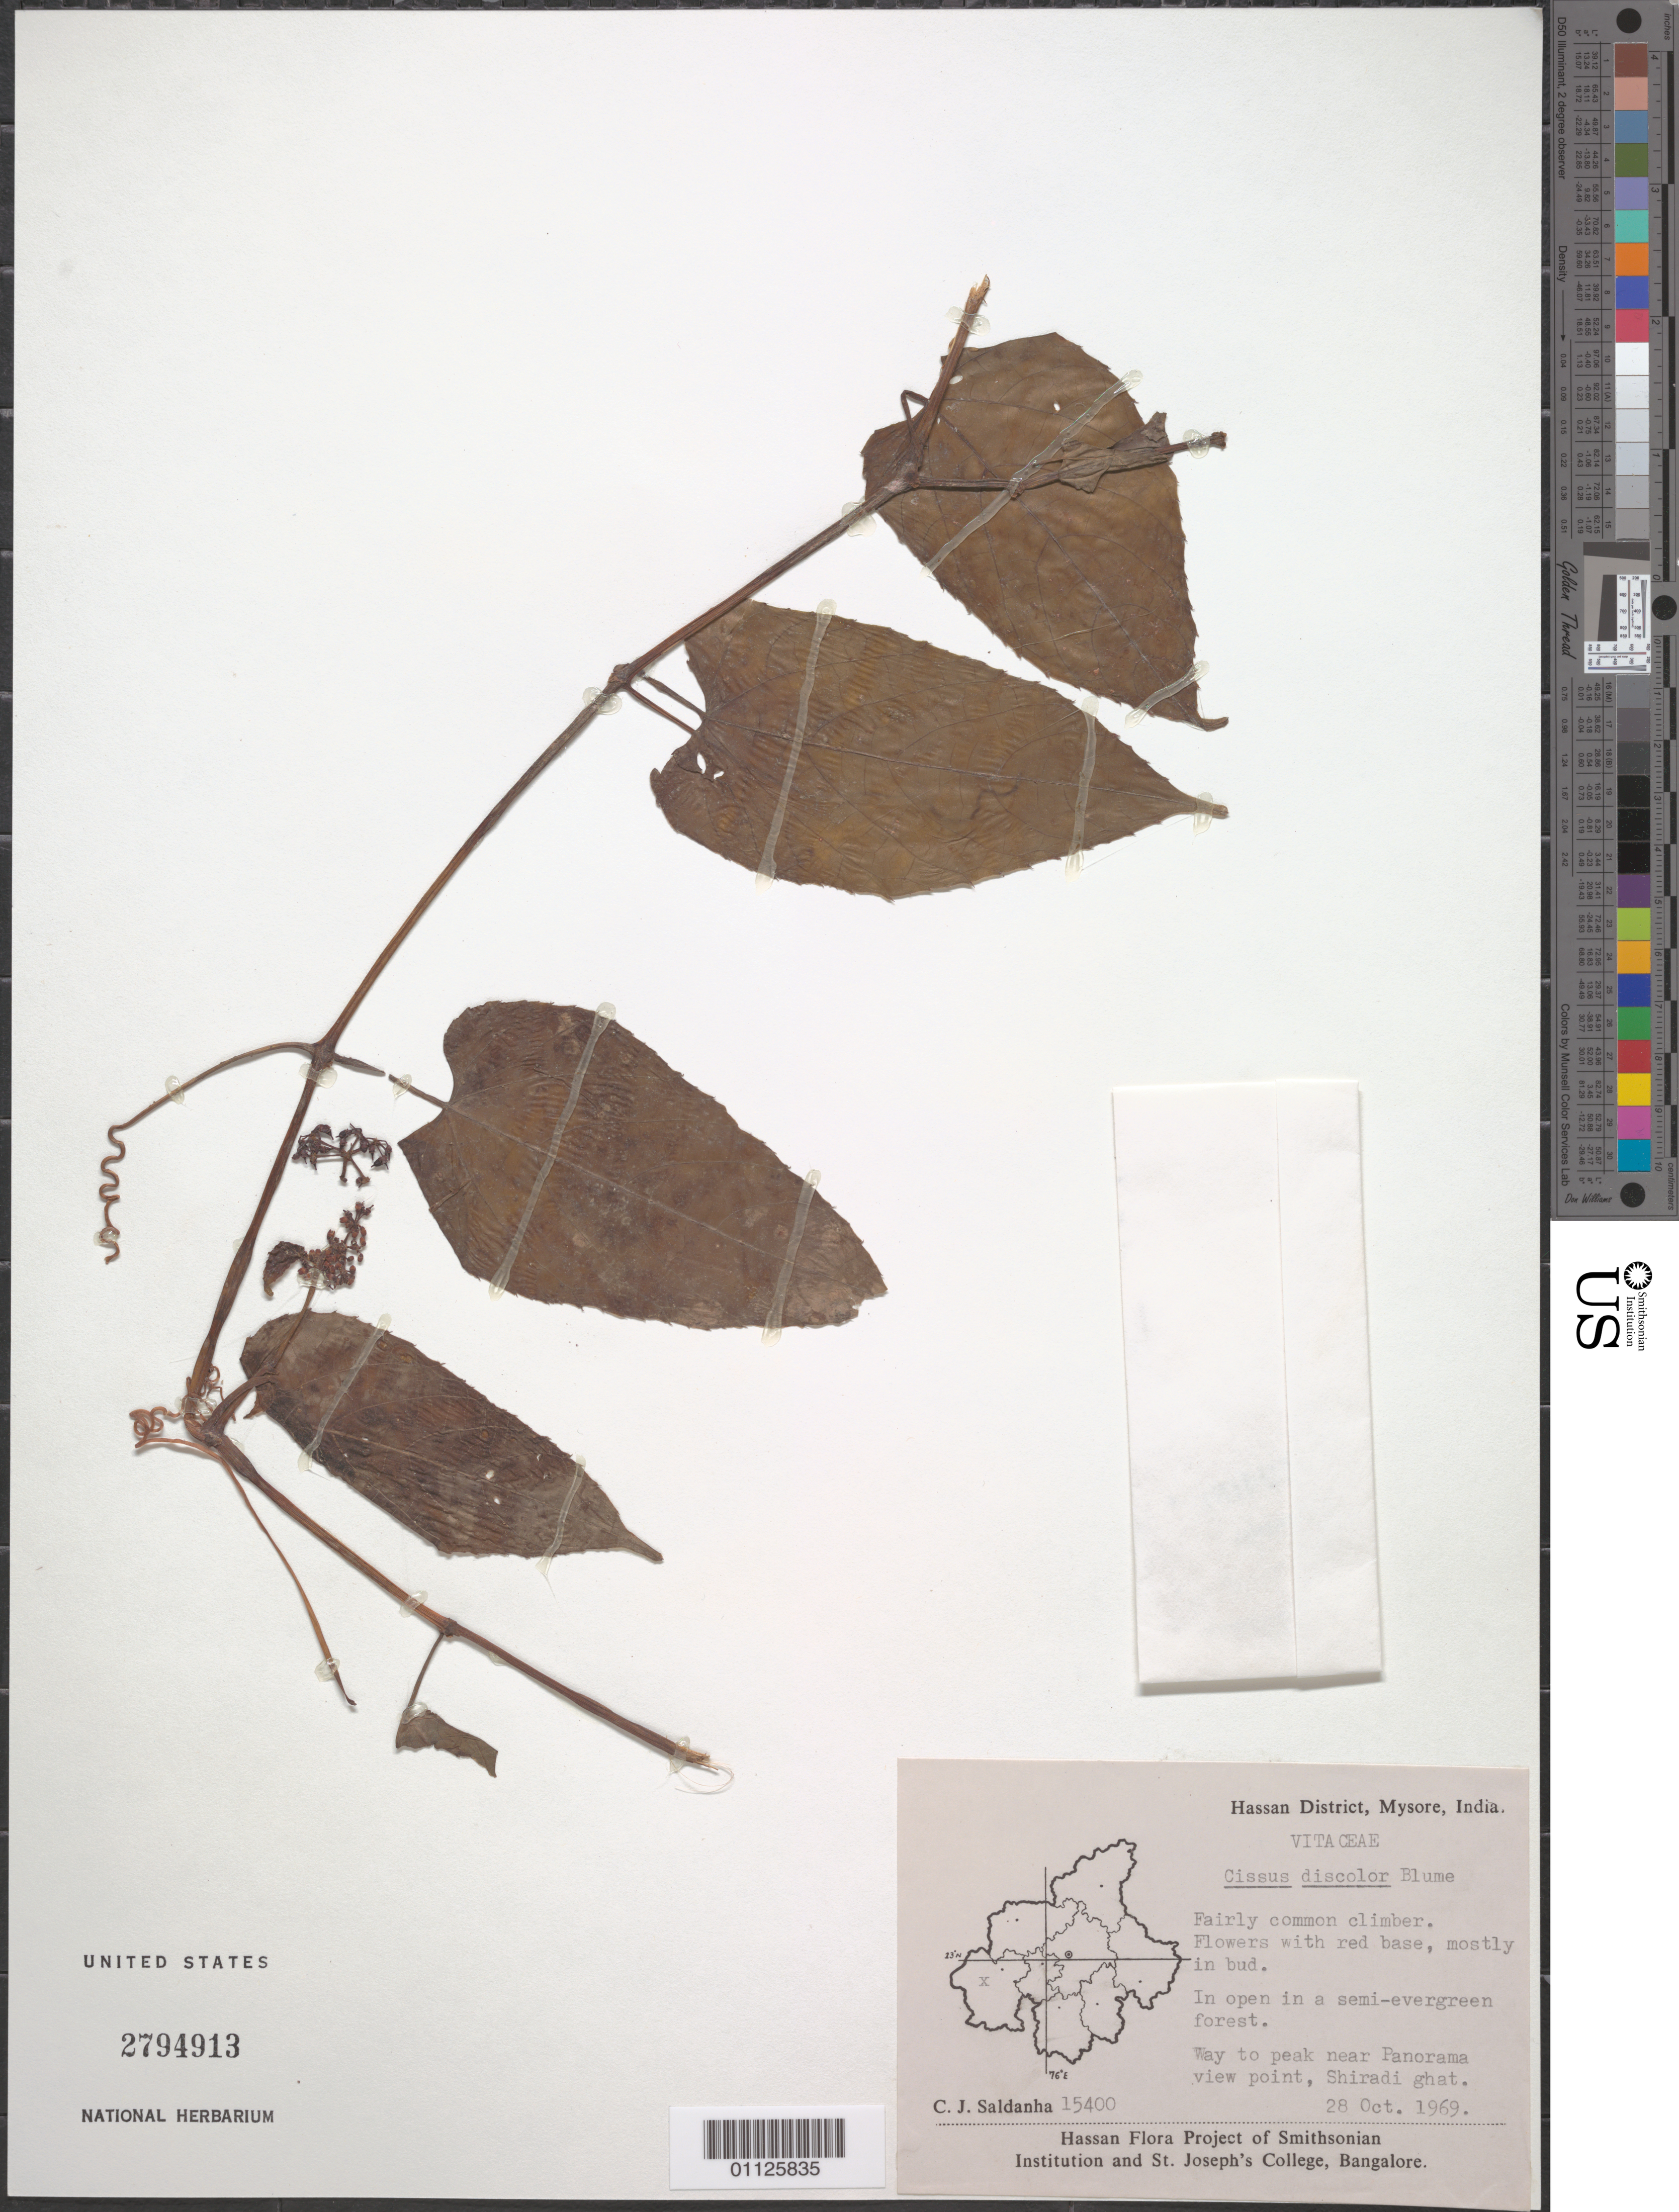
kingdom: Plantae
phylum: Tracheophyta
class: Magnoliopsida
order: Vitales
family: Vitaceae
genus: Cissus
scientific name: Cissus discolor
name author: Blume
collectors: C. J. Saldanha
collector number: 15400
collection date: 1969-10-28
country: India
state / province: Karnataka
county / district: Mysore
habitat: Fairly common climber. In open in a semi-evergreen forest.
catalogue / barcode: US 2794913